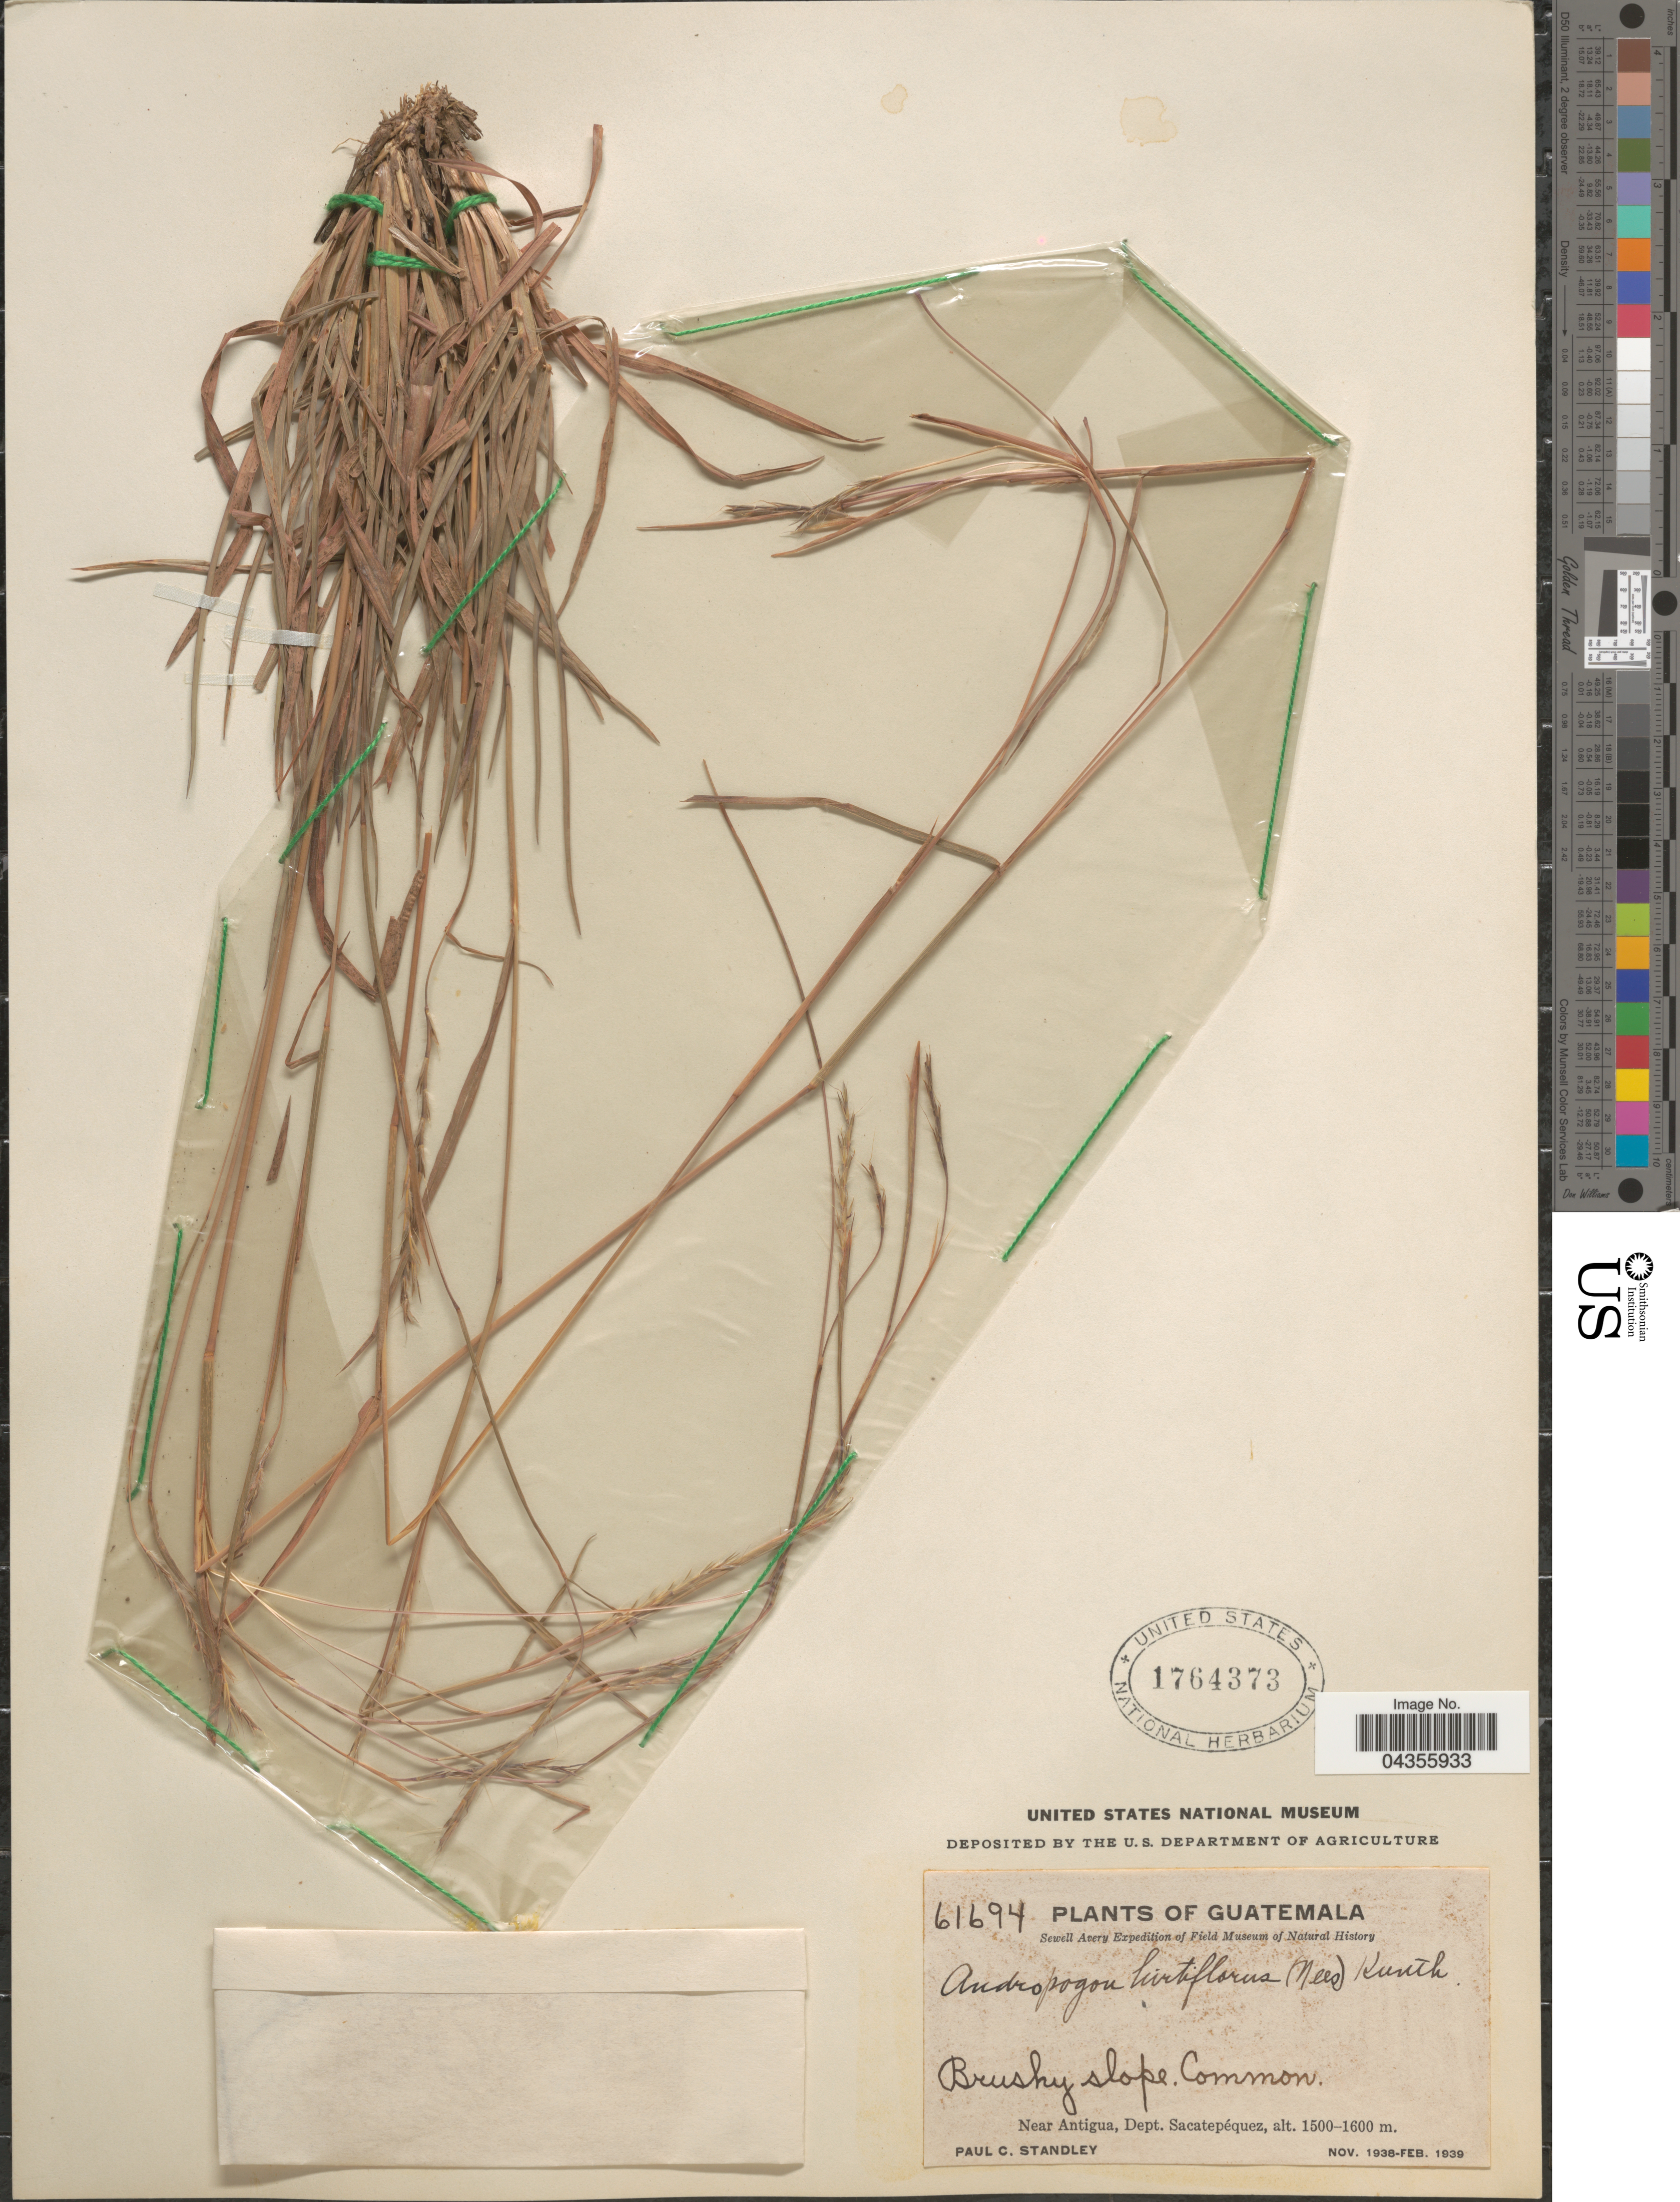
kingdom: Plantae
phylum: Tracheophyta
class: Liliopsida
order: Poales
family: Poaceae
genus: Schizachyrium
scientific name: Schizachyrium scoparium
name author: (Michx.) Nash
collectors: P. C. Standley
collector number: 61694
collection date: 1938-11/1939-02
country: Guatemala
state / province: Sacatepequez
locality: Sewell Avery Expedition. Near Antigua, Dept. Sacatepéquez.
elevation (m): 1500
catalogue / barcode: US 1764373